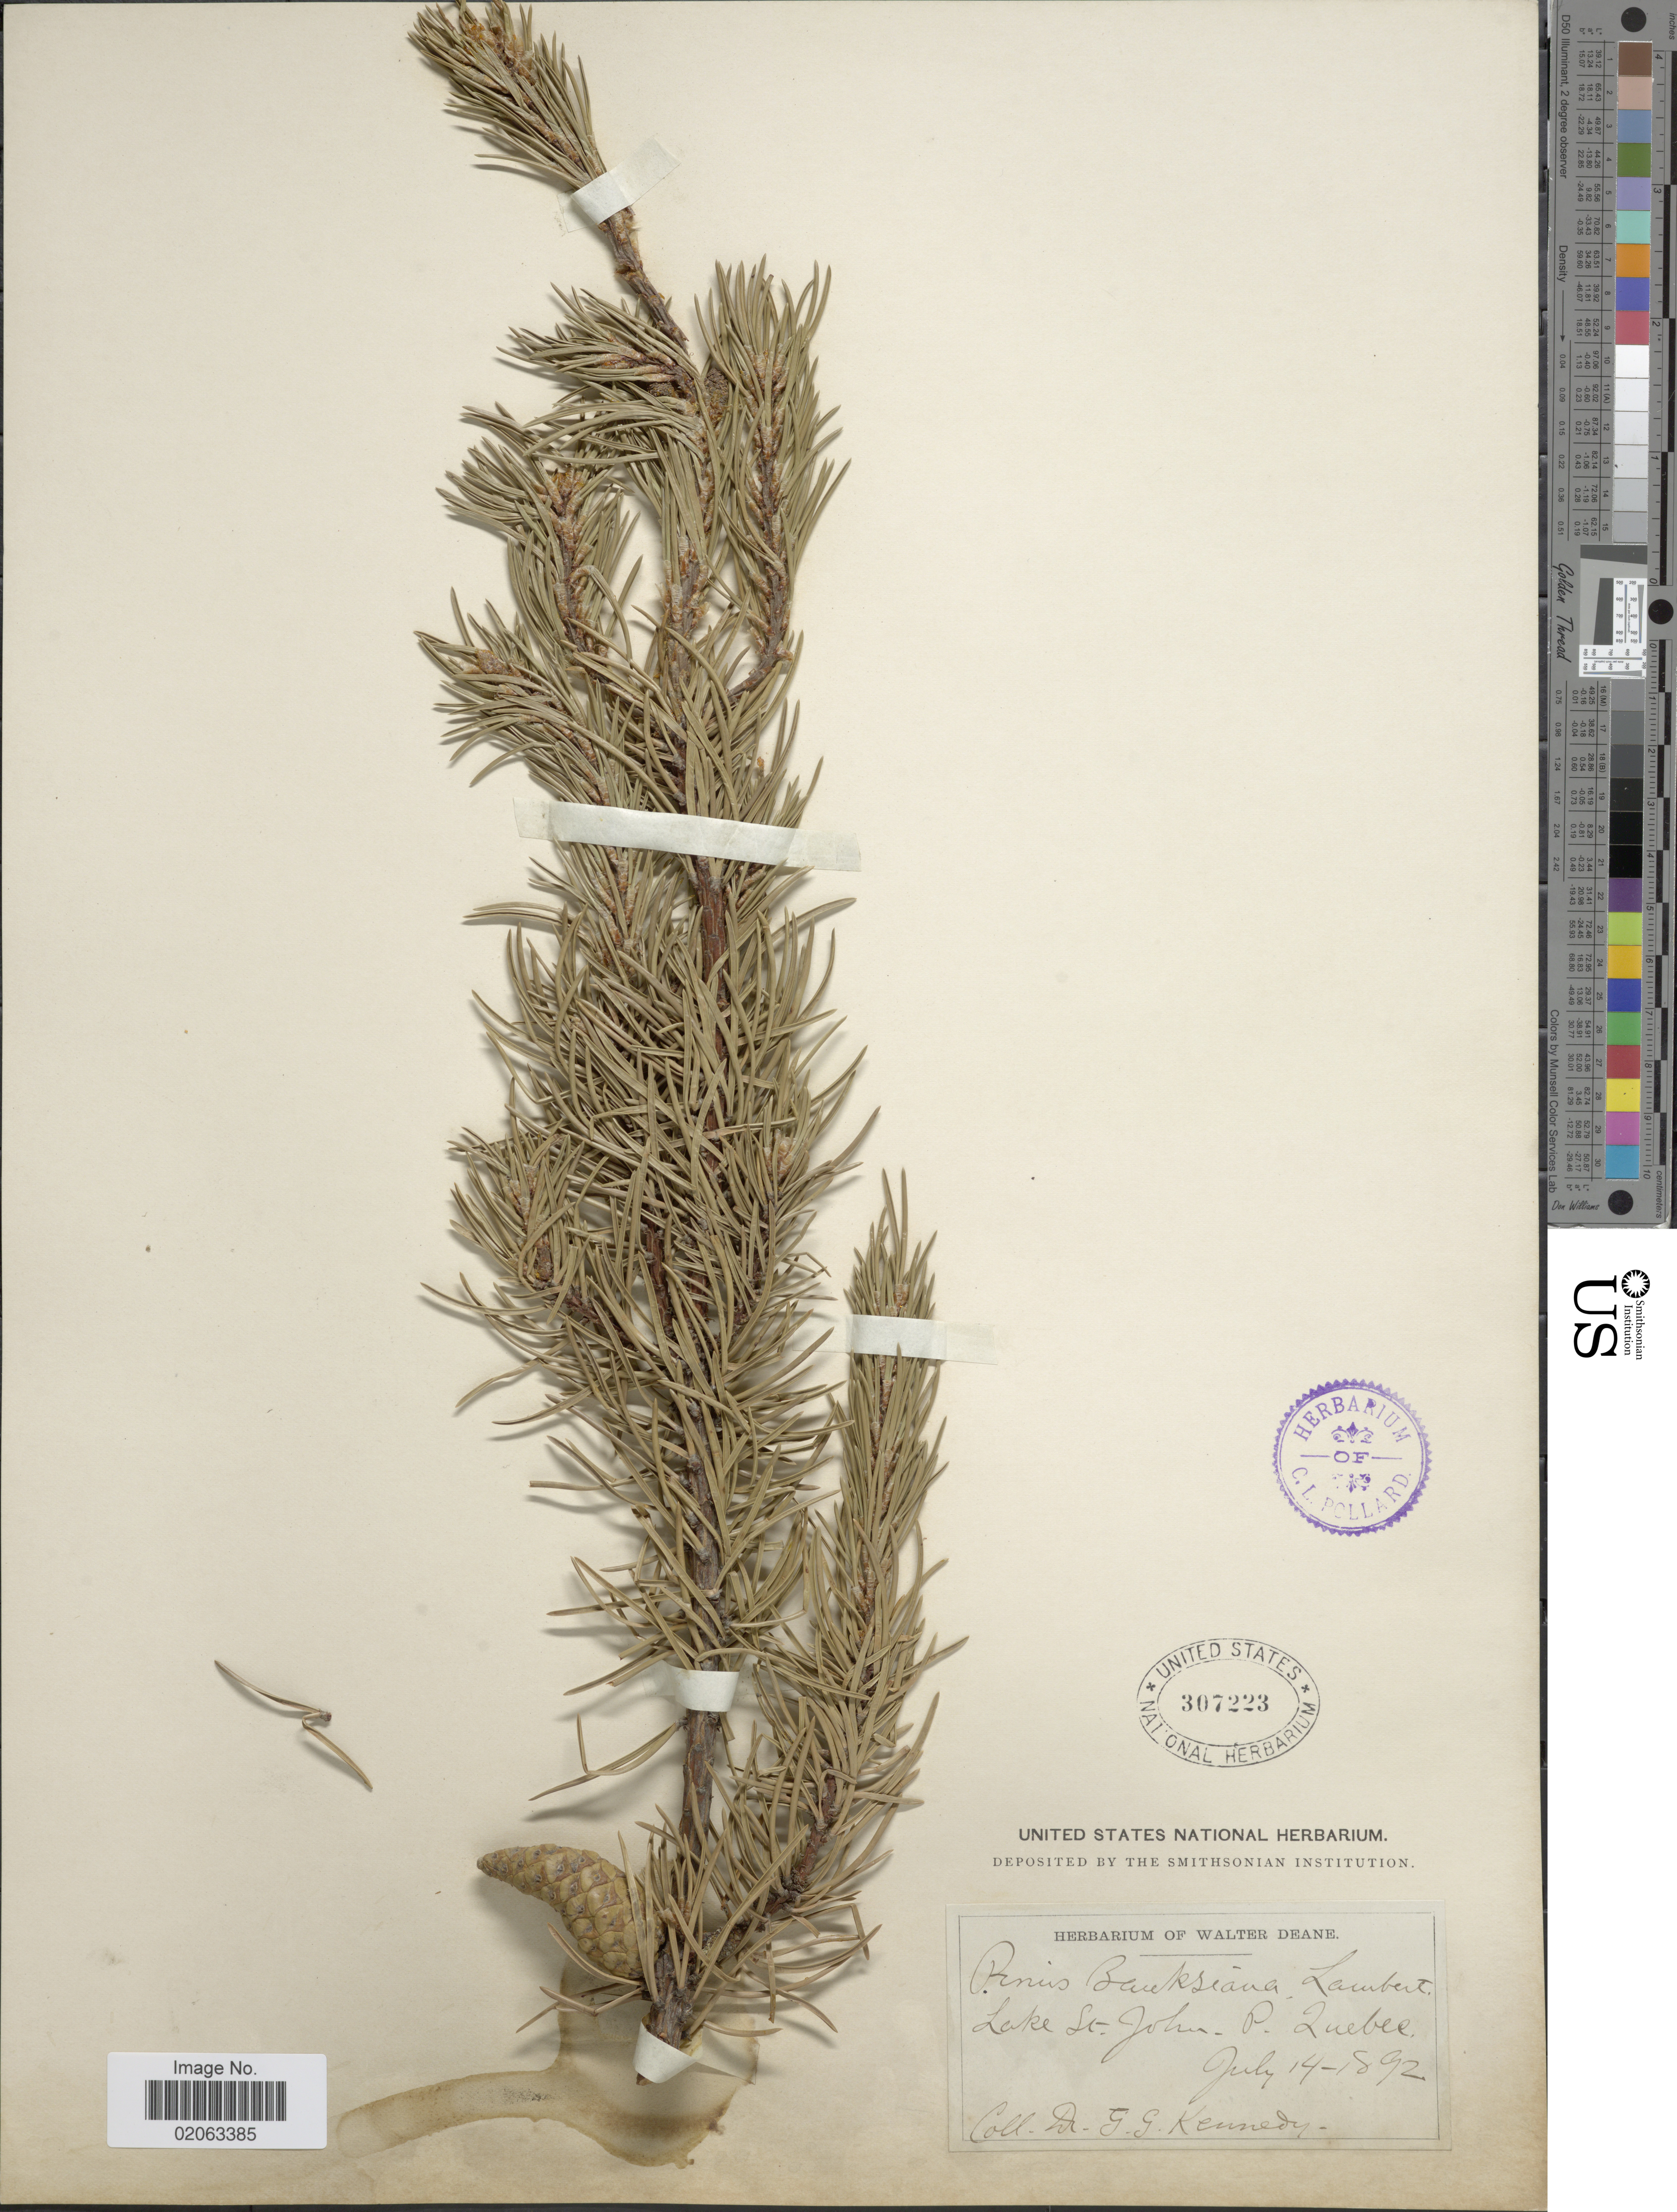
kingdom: Plantae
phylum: Tracheophyta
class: Pinopsida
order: Pinales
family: Pinaceae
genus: Pinus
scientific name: Pinus banksiana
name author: Lamb.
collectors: G. Kennedy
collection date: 1892-07-14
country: Canada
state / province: Quebec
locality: Lake St. John, P. Quebec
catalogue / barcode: US 307223